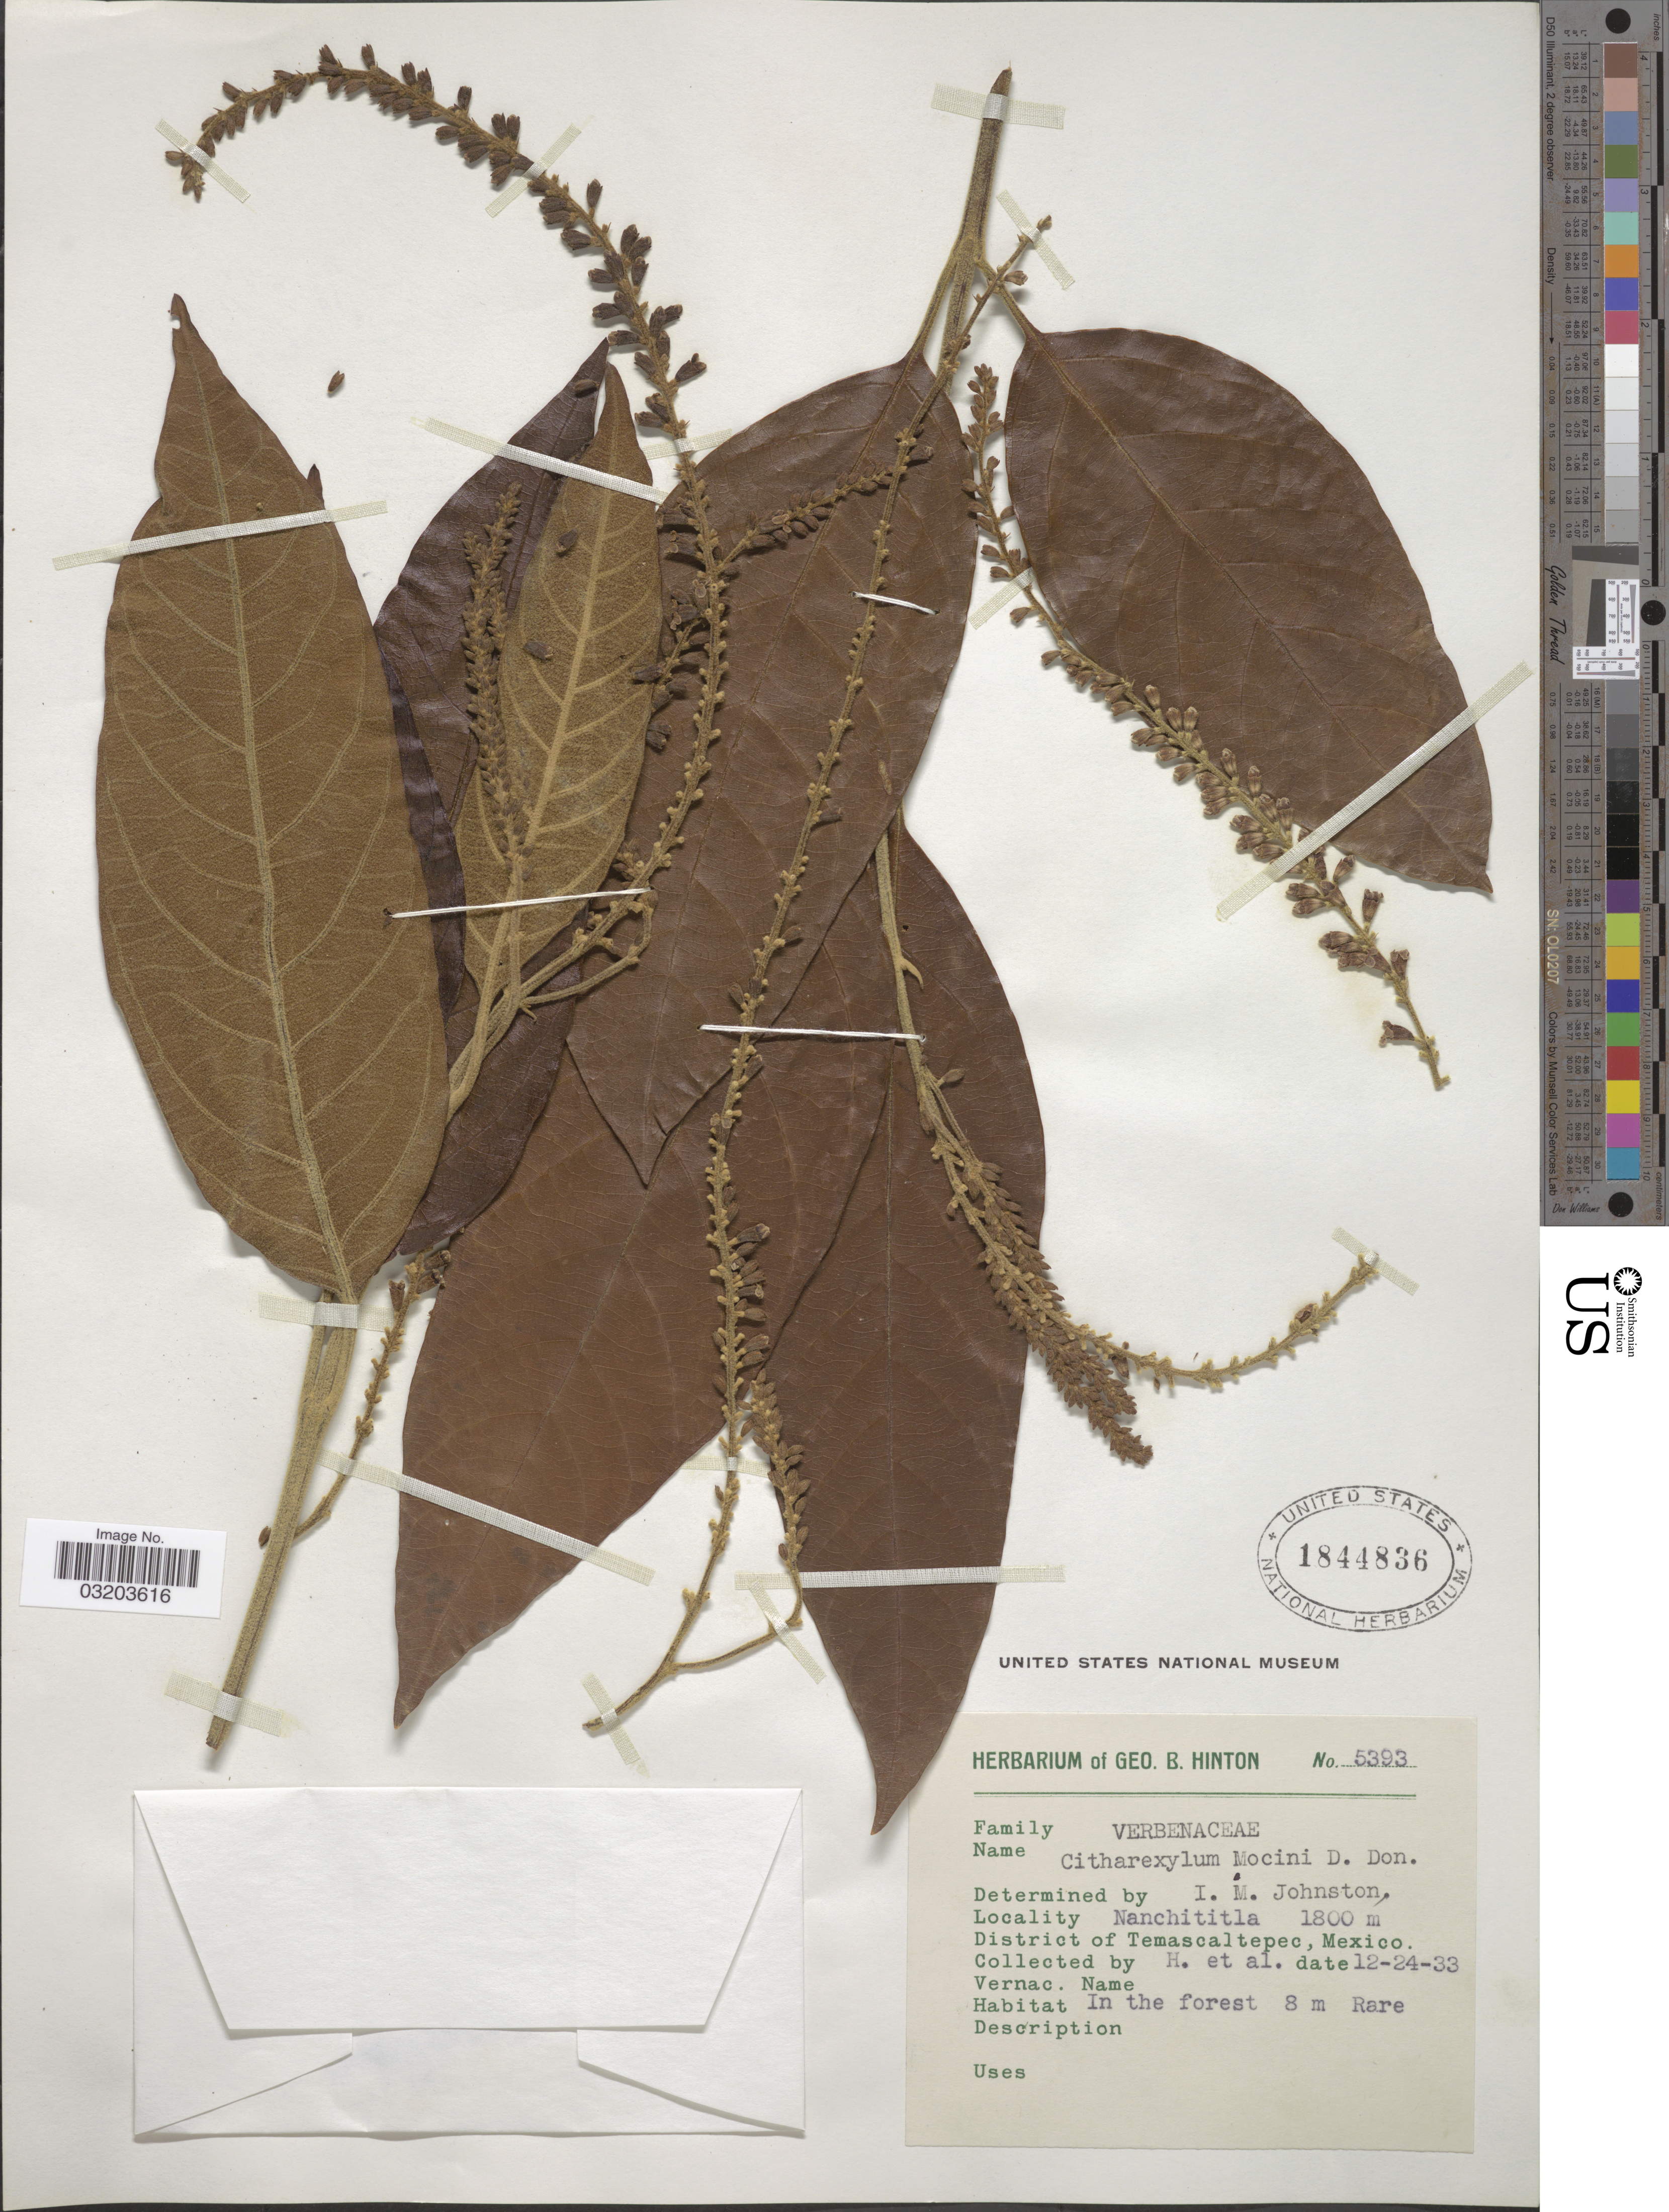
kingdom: Plantae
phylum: Tracheophyta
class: Magnoliopsida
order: Lamiales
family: Verbenaceae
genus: Citharexylum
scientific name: Citharexylum mocinoi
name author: D. Don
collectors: G. B. Hinton & et al.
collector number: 5393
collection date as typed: Transcribed d/m/y: 24/12/33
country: Mexico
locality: Nanchititla. District of Temascaltepec. In forest.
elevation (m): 1800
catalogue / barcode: US 1844836